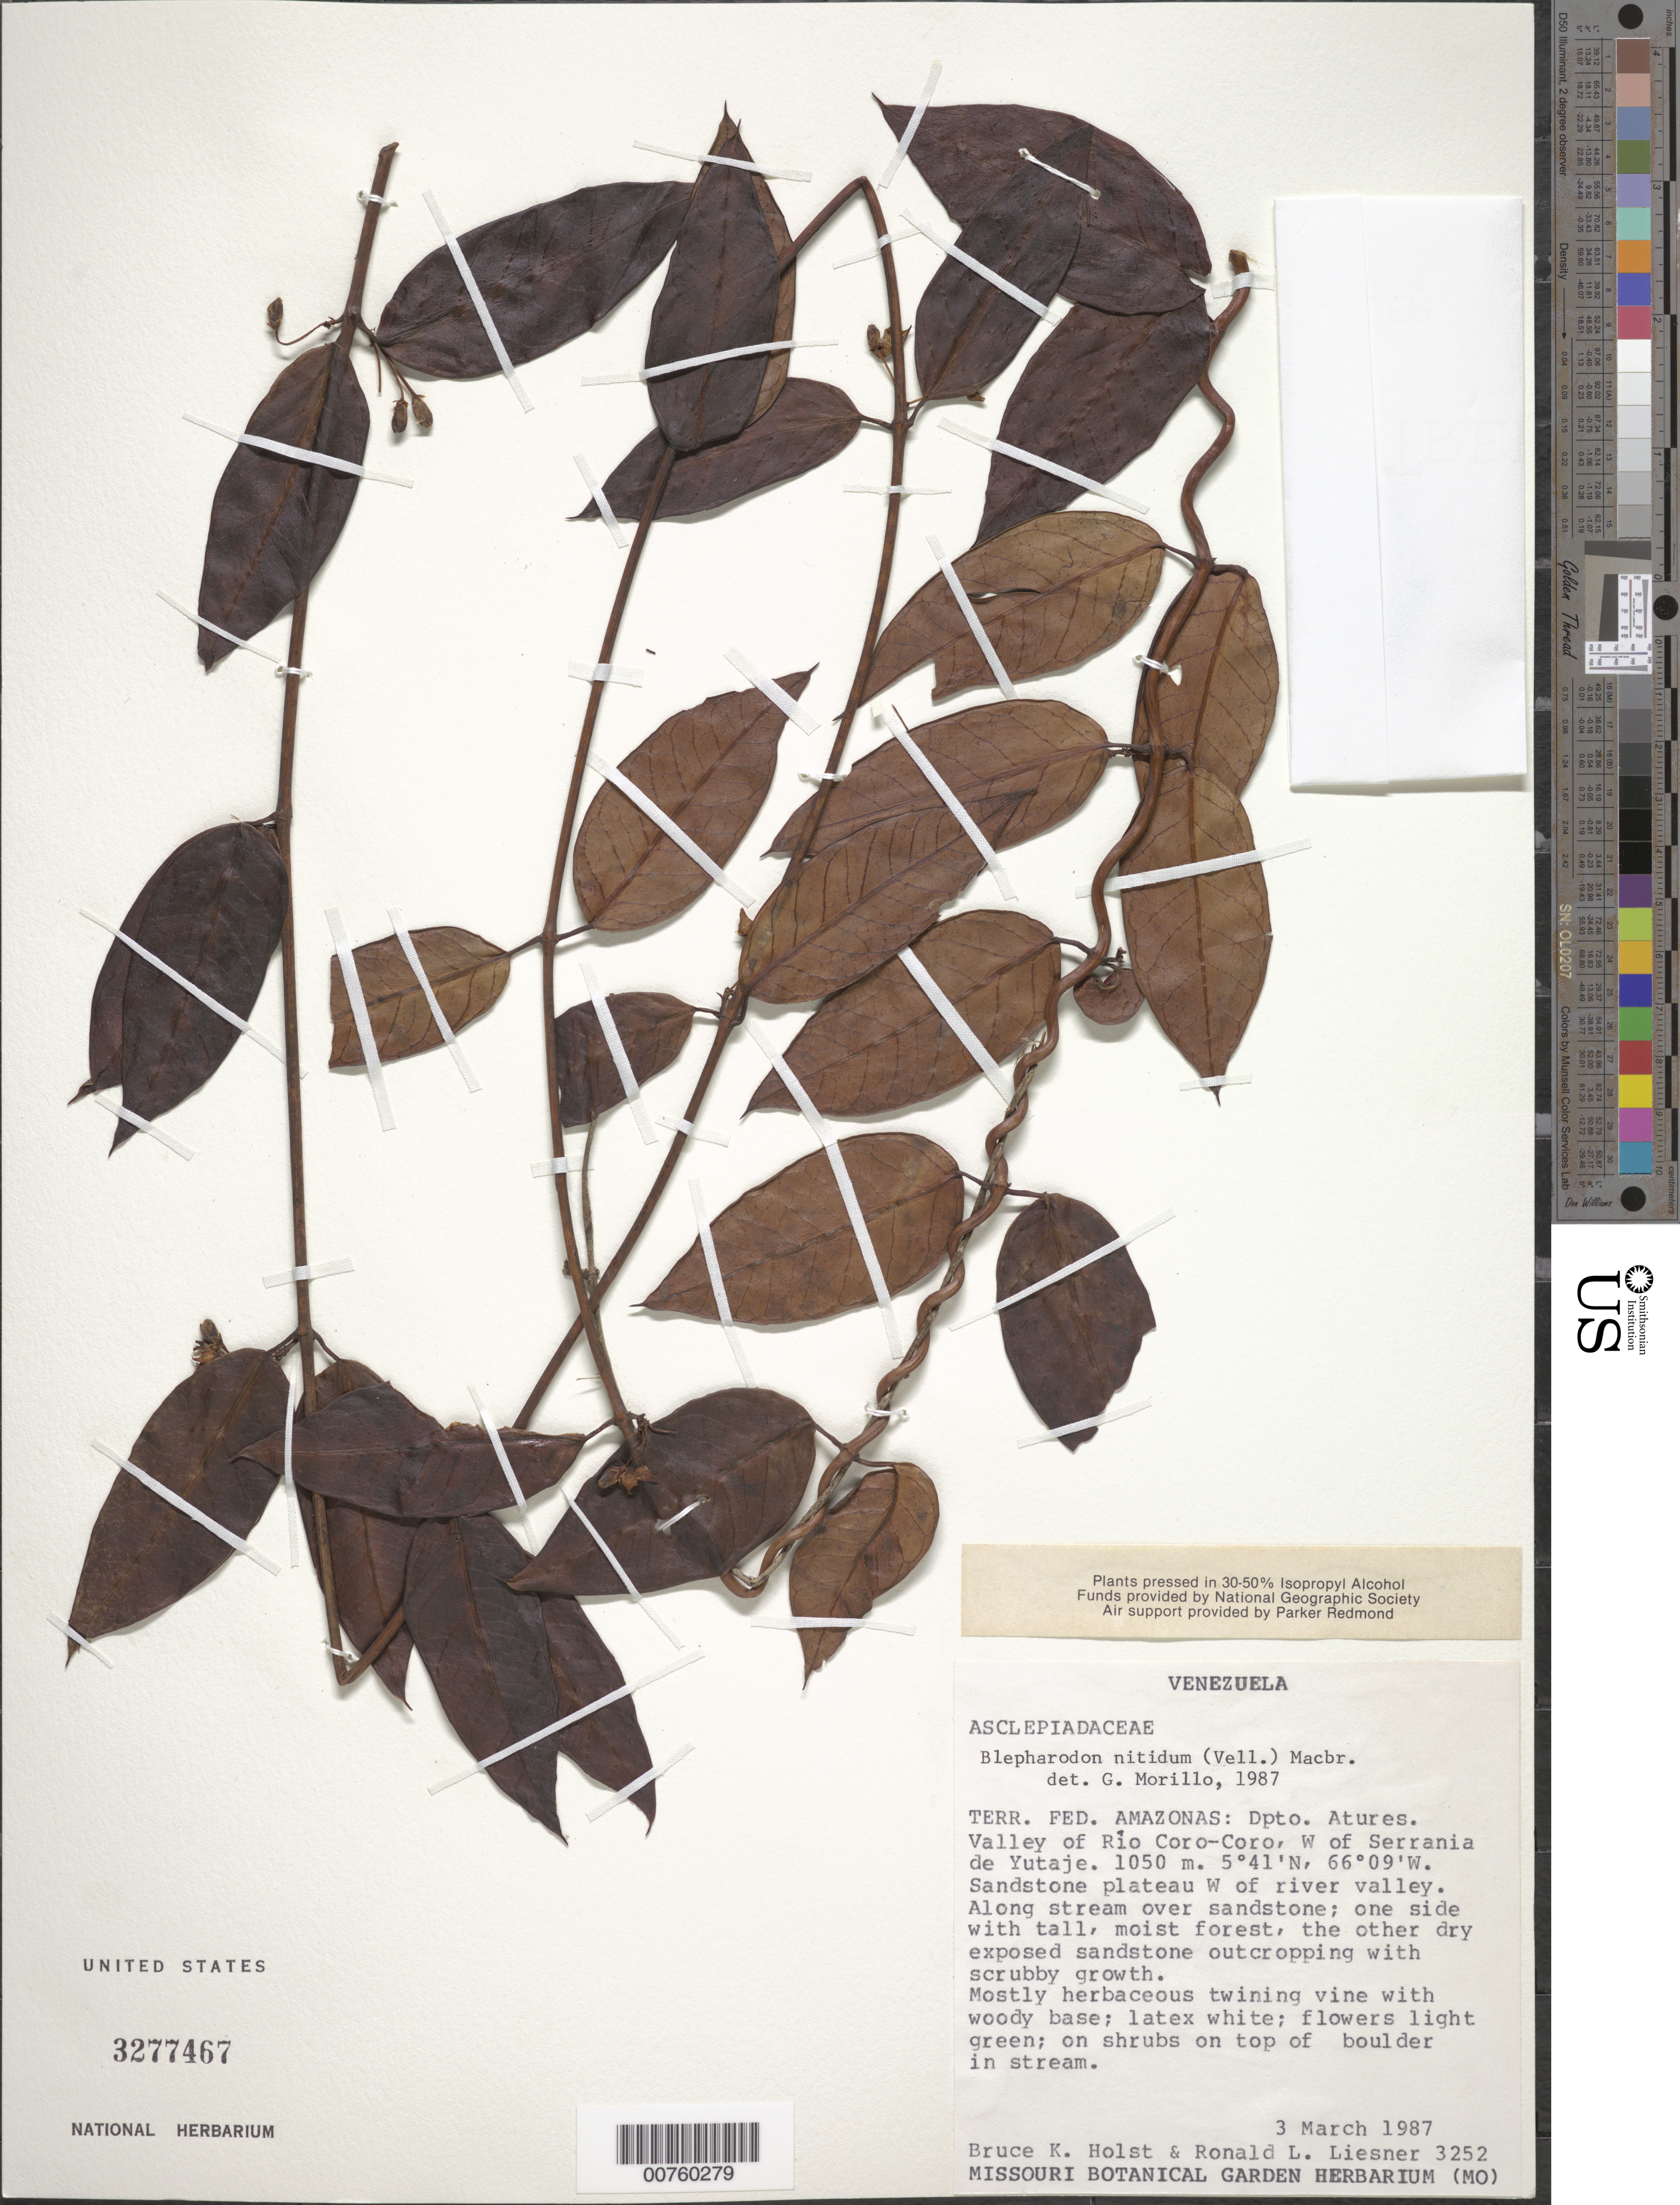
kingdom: Plantae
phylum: Tracheophyta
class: Magnoliopsida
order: Gentianales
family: Apocynaceae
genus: Blepharodon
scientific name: Blepharodon nitidus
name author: (Vell.) J.F. Macbr.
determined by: Morillo, G. N.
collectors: B. Holst & R. L. Liesner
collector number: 3252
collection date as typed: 3-Mar-87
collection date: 1987-03-03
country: Venezuela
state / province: Amazonas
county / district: Atures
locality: Río Coro-Coro valley, W of Serrania de Yutajé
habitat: Sandstone plateau; along stream over sandstone; on shrubs on topof boulder in stream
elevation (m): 1050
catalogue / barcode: US 3277467